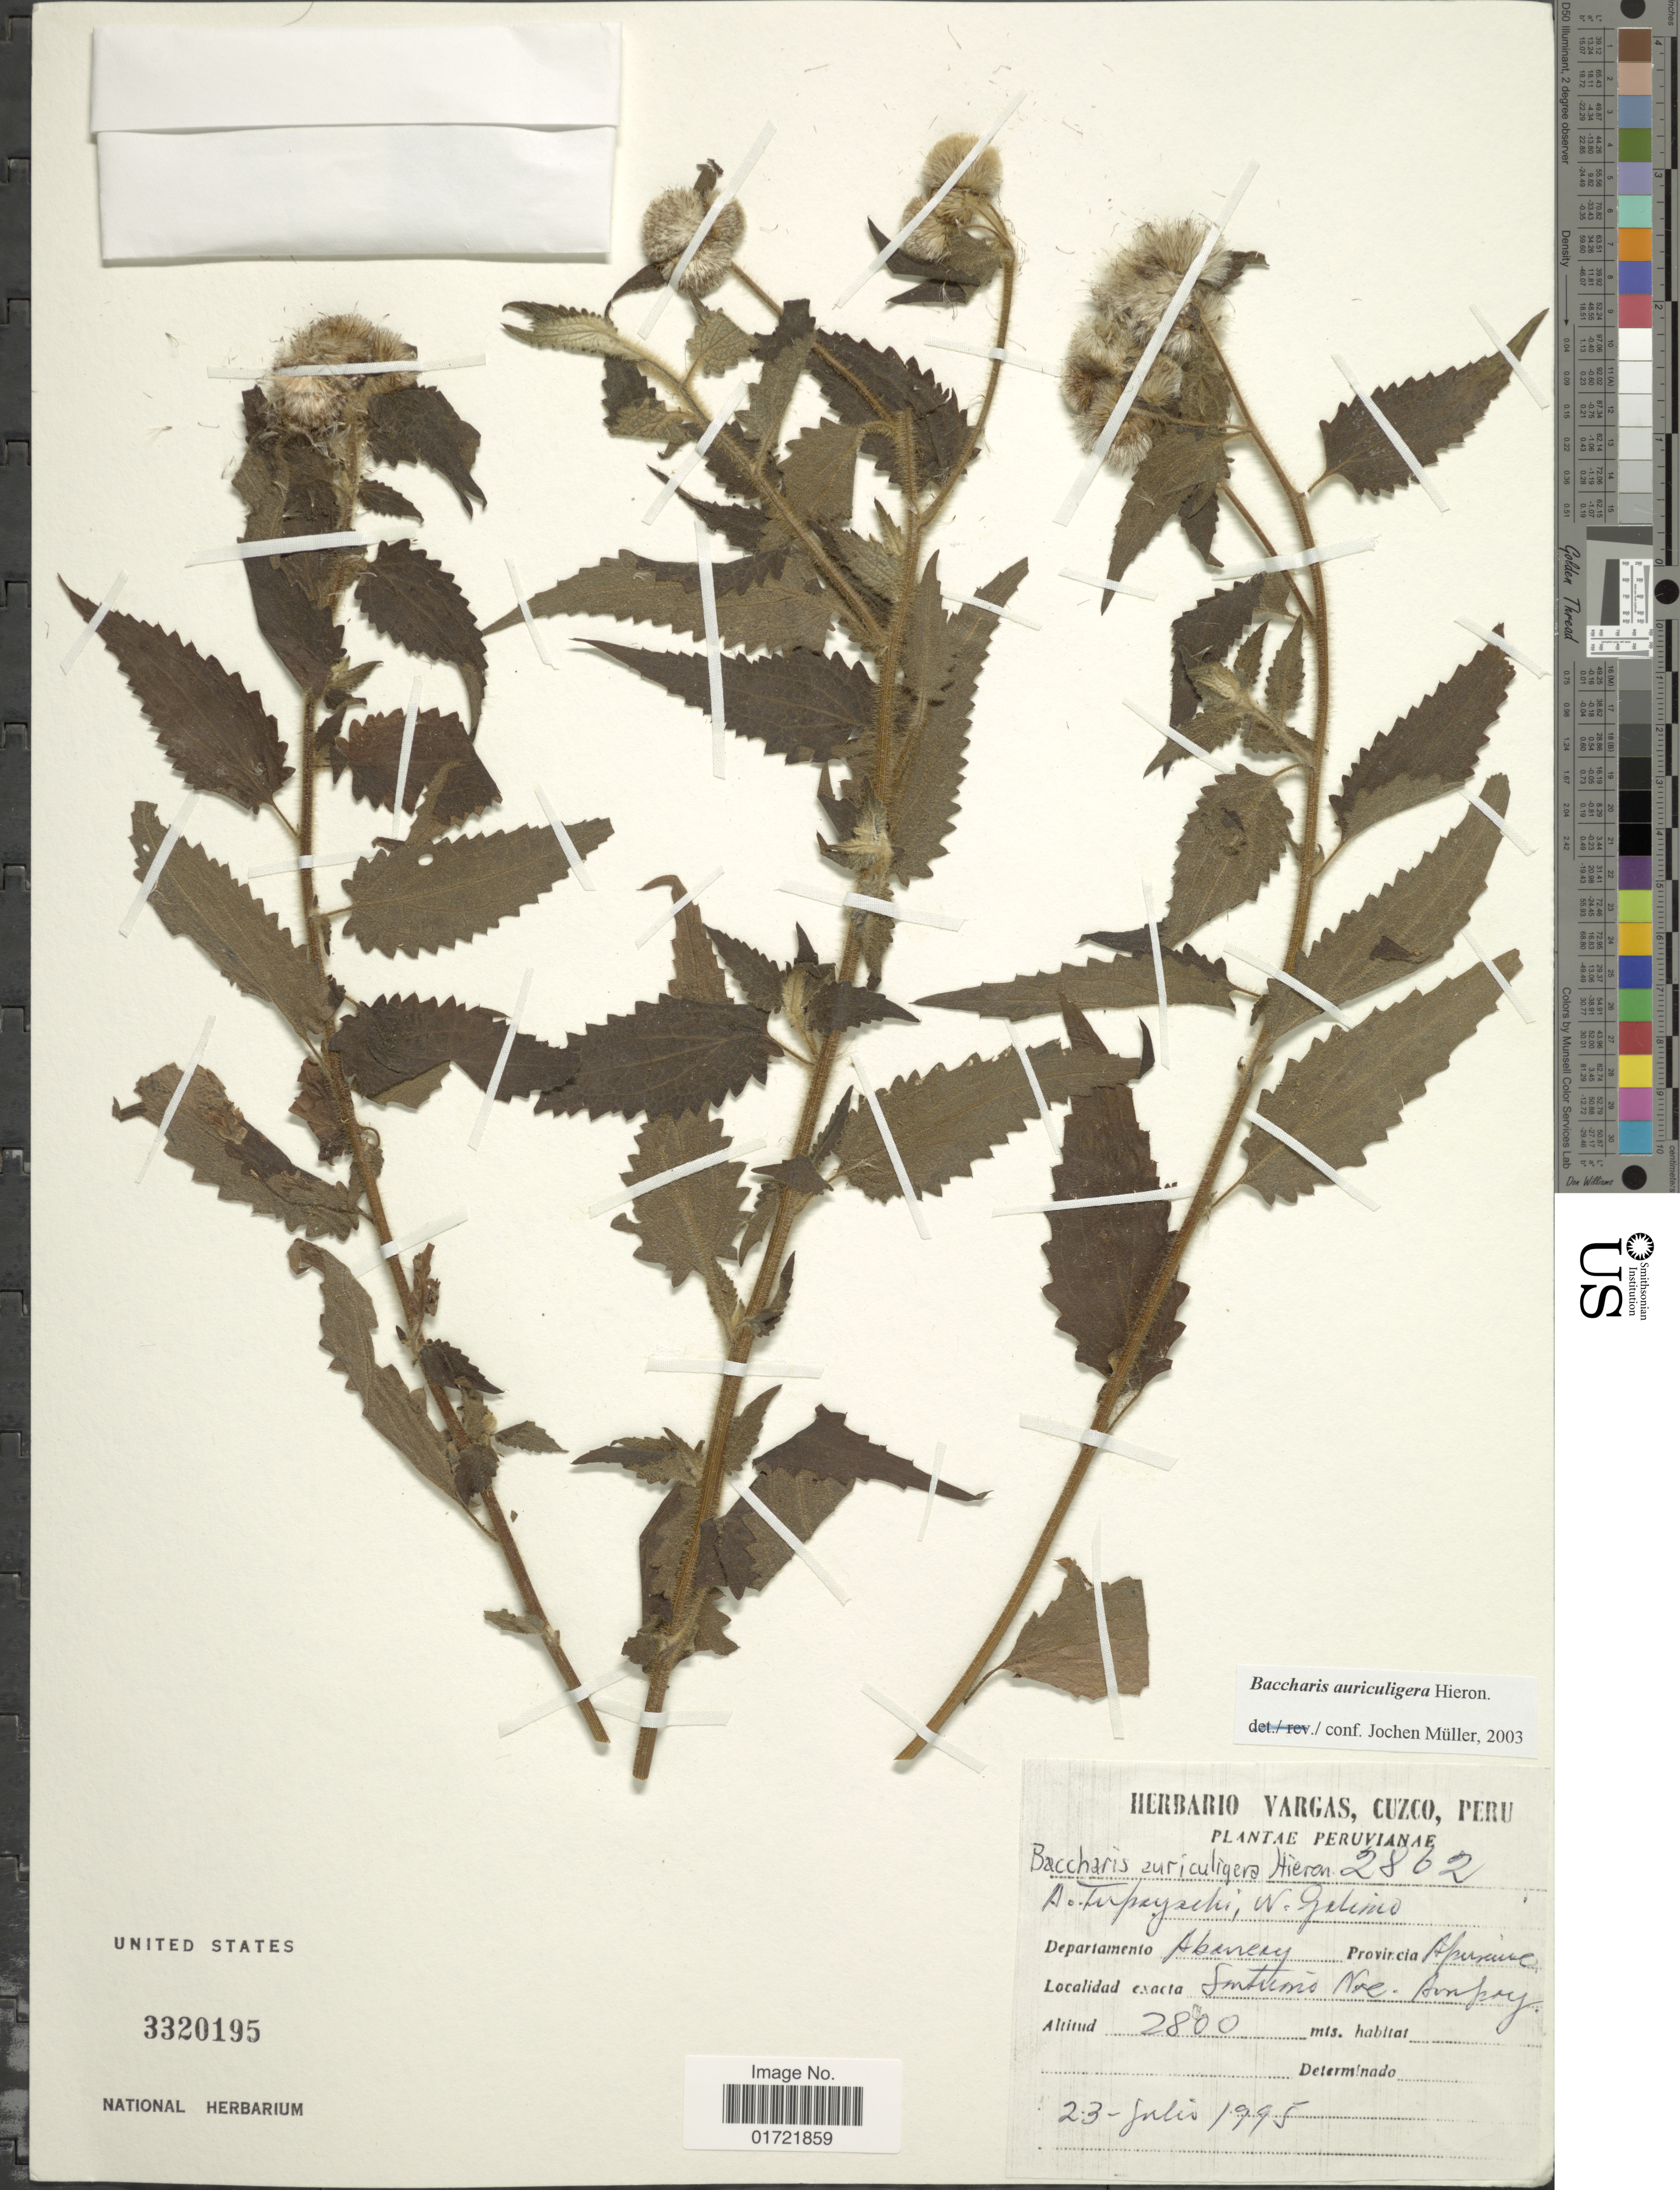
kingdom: Plantae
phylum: Tracheophyta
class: Magnoliopsida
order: Asterales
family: Asteraceae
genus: Baccharis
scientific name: Baccharis auriculigera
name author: Hieron.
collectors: A. Tupsyachi & W. Gelino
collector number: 2862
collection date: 1995-07-23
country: Peru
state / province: Apurímac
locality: Santuario Nac. Ampay, Departamento Abancay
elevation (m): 2800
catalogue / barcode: US 3320195